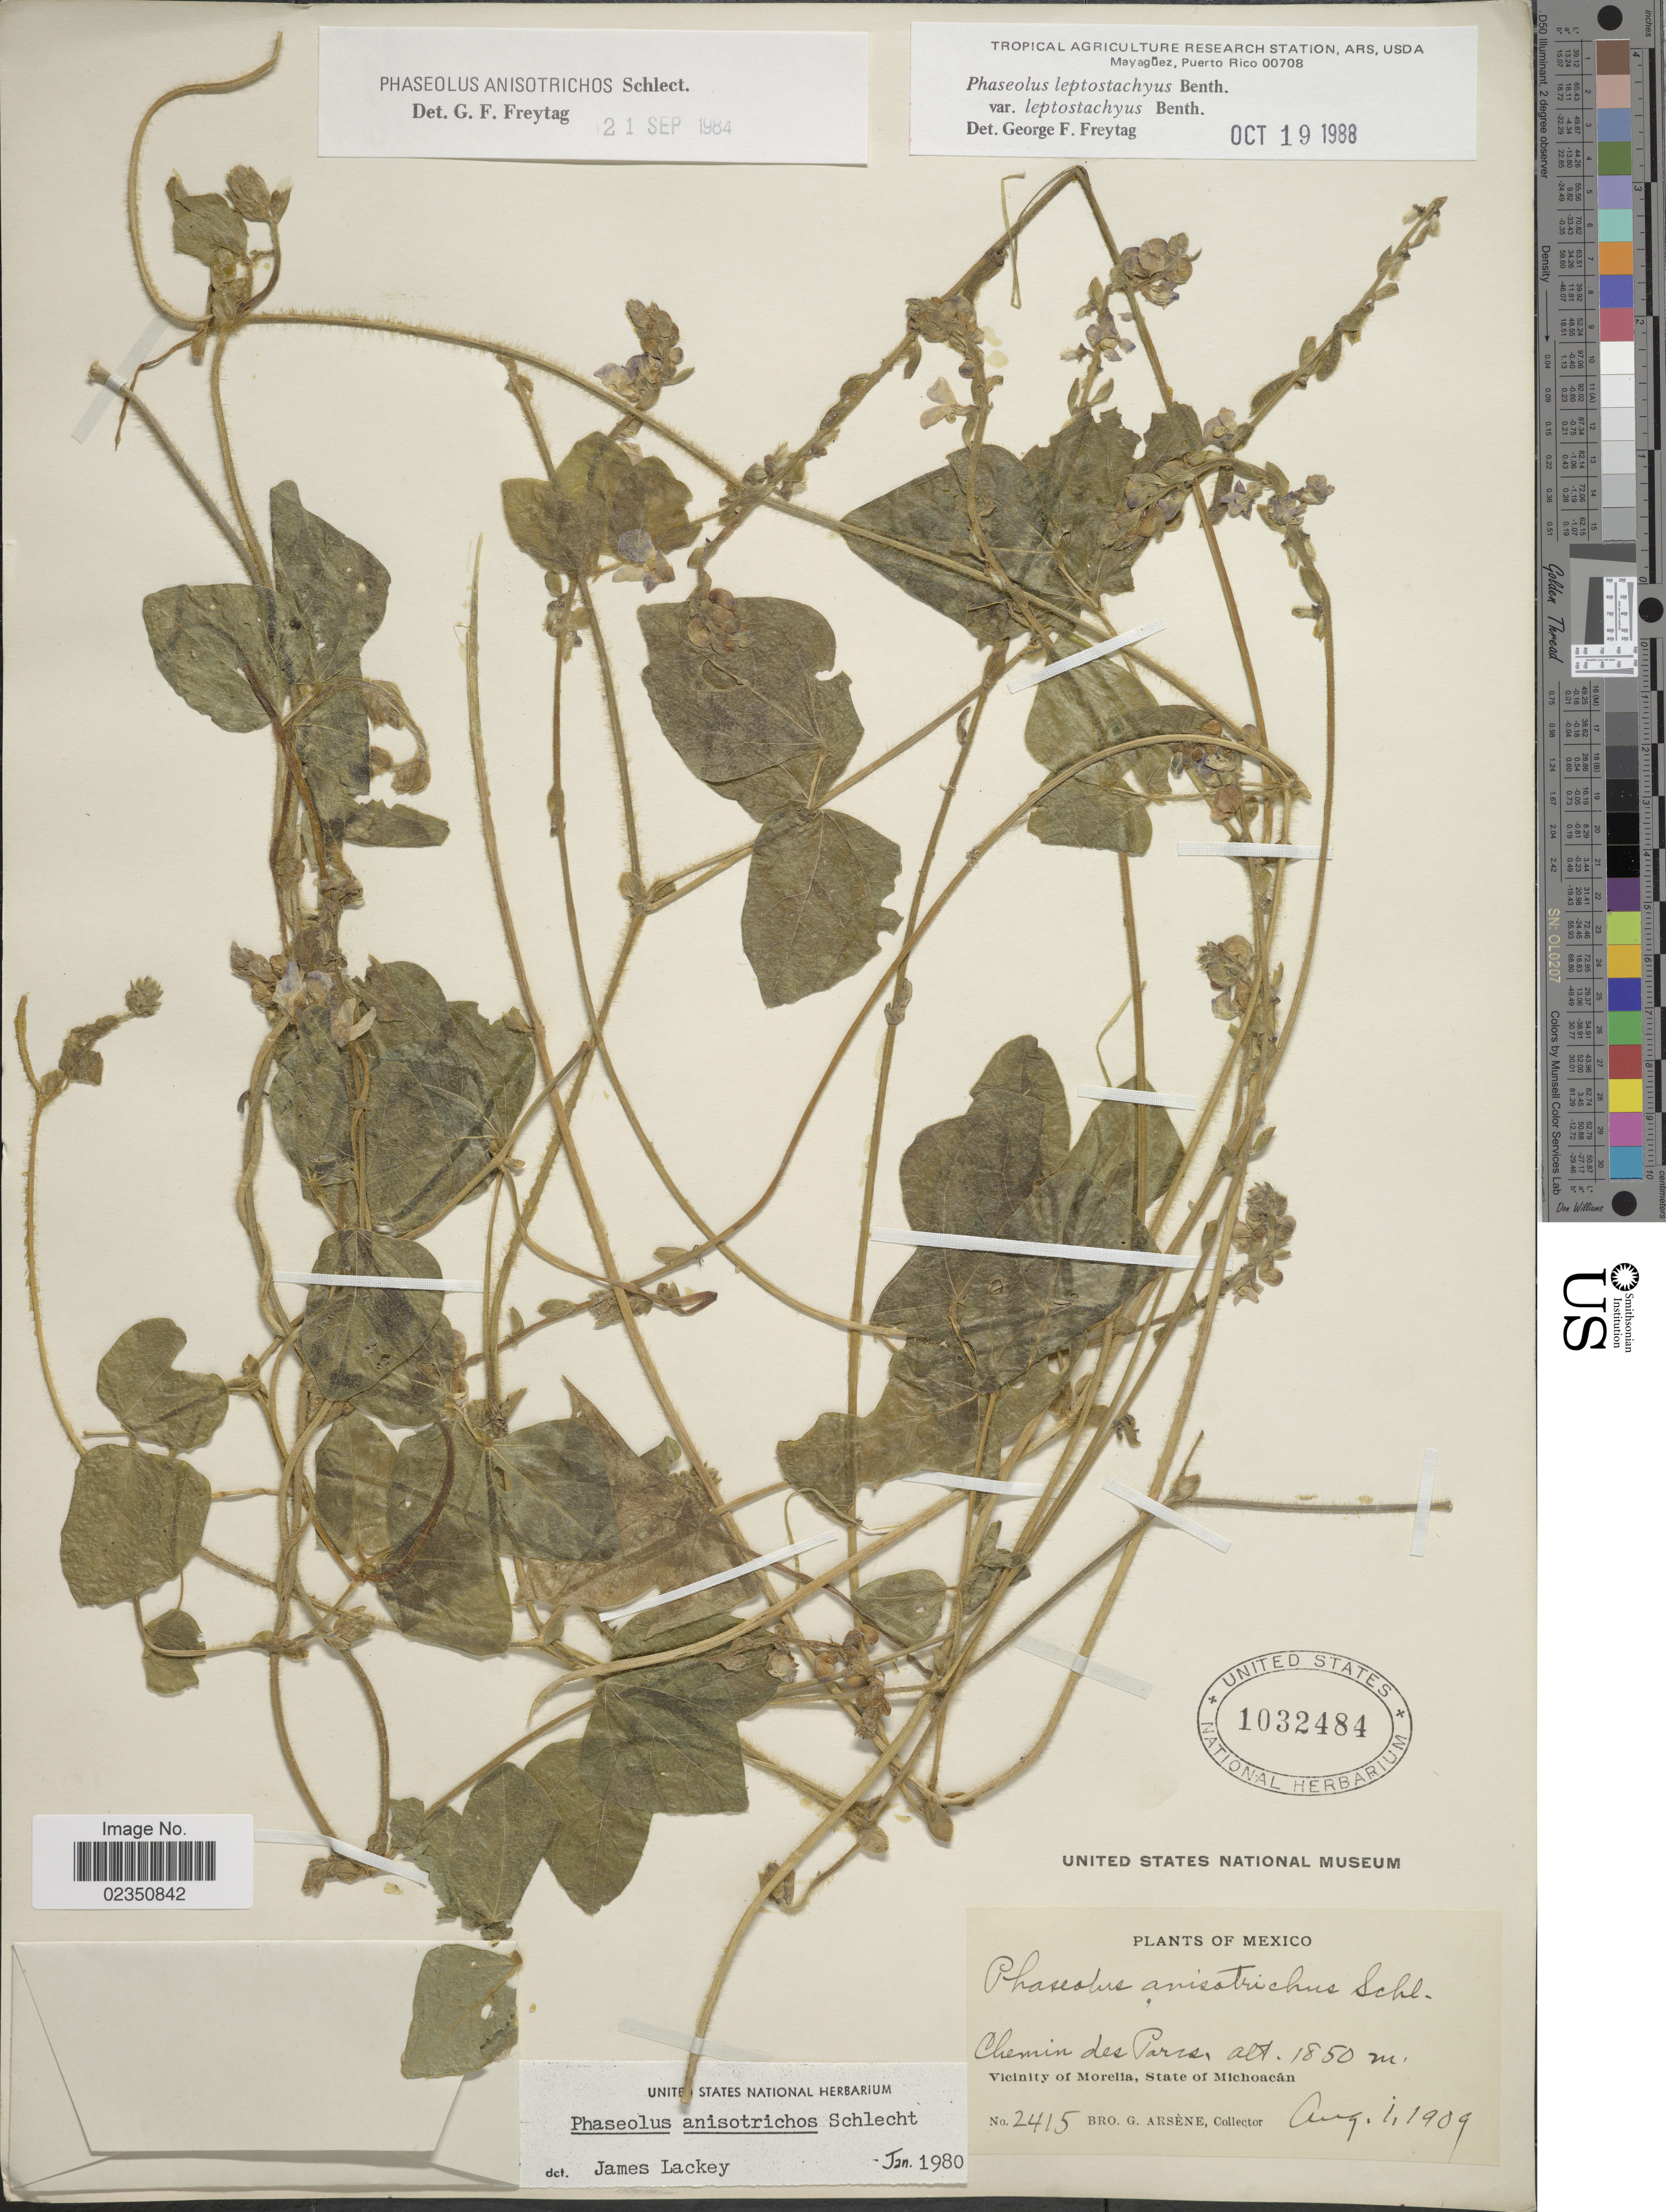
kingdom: Plantae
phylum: Tracheophyta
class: Magnoliopsida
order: Fabales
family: Fabaceae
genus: Phaseolus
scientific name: Phaseolus leptostachyus var. leptostachyus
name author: Benth.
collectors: Bro. G. Arsène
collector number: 2415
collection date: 1909-08-01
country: Mexico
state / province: Michoacán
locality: Chemin des Pars, vicinity of Moreilia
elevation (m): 1850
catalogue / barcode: US 1032484